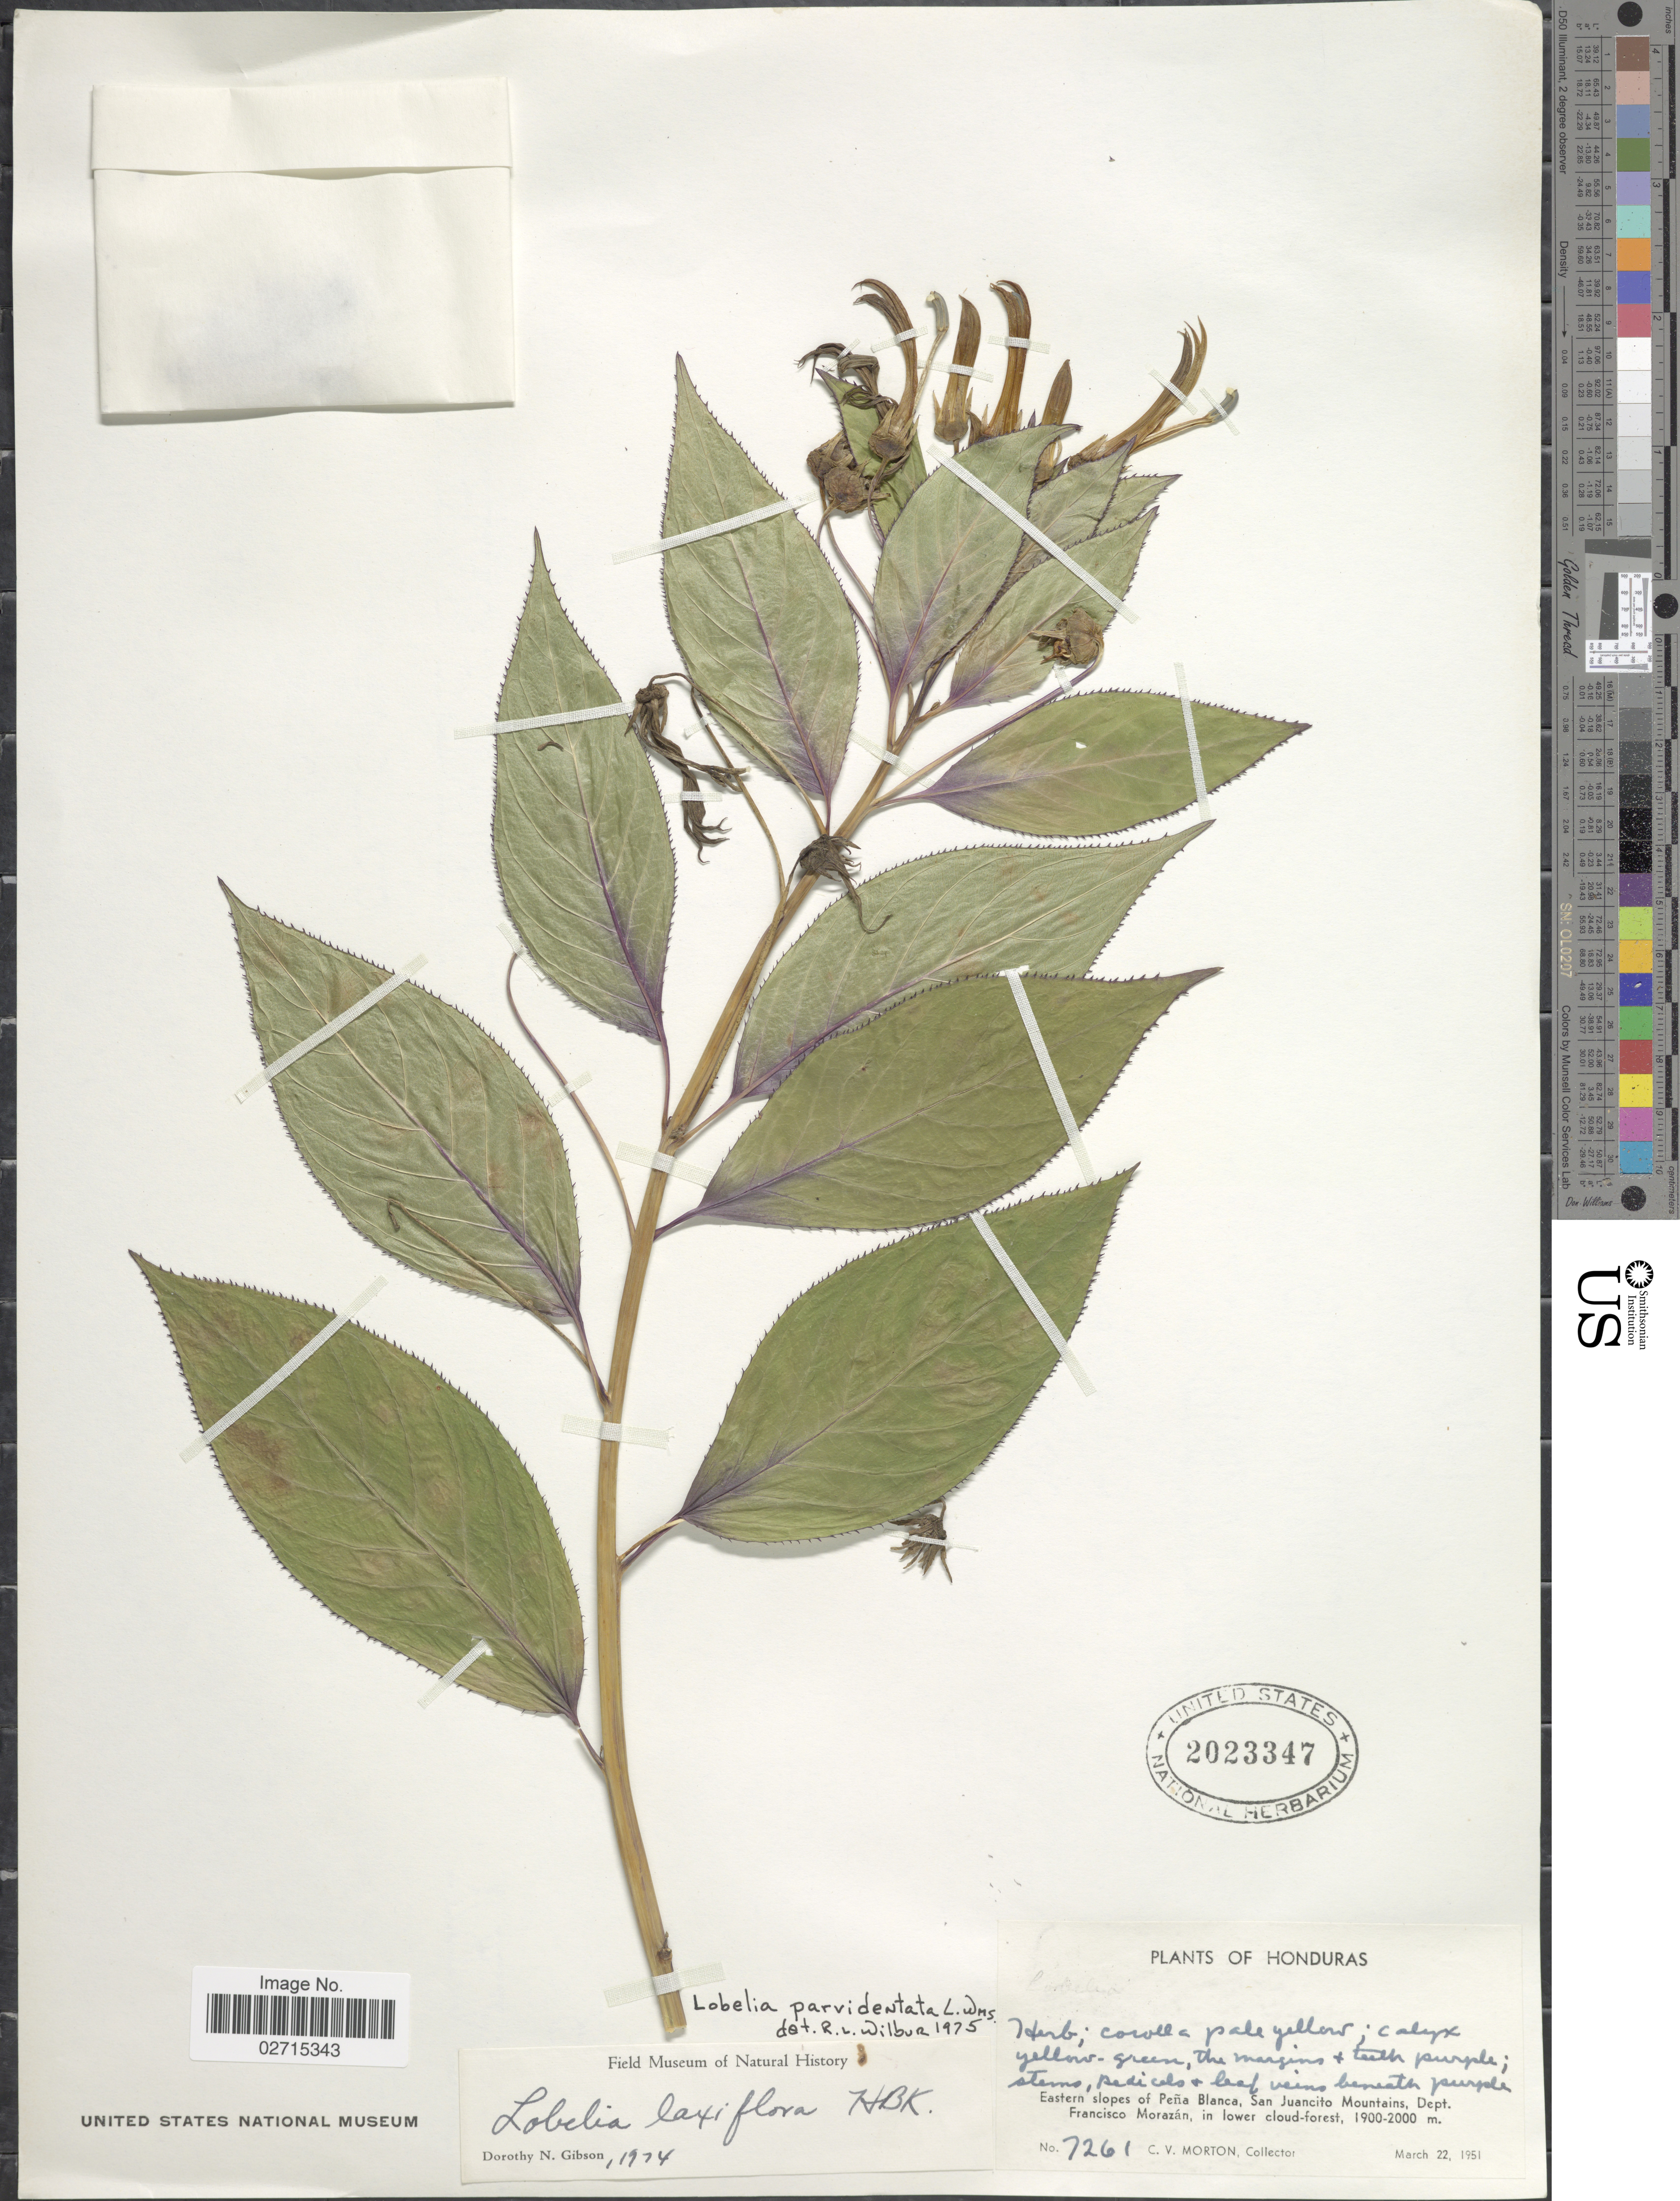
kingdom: Plantae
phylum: Tracheophyta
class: Magnoliopsida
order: Asterales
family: Campanulaceae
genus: Lobelia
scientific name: Lobelia parvidentata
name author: L.O. Williams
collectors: C. V. Morton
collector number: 7261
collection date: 1951-03-22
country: Honduras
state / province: Fco. Morazán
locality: Eastern slopes of Peña Blanca, San Juancito Mountains, Dept. Francisco Morazán, in lower cloud-forest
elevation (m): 1900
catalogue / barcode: US 2023347